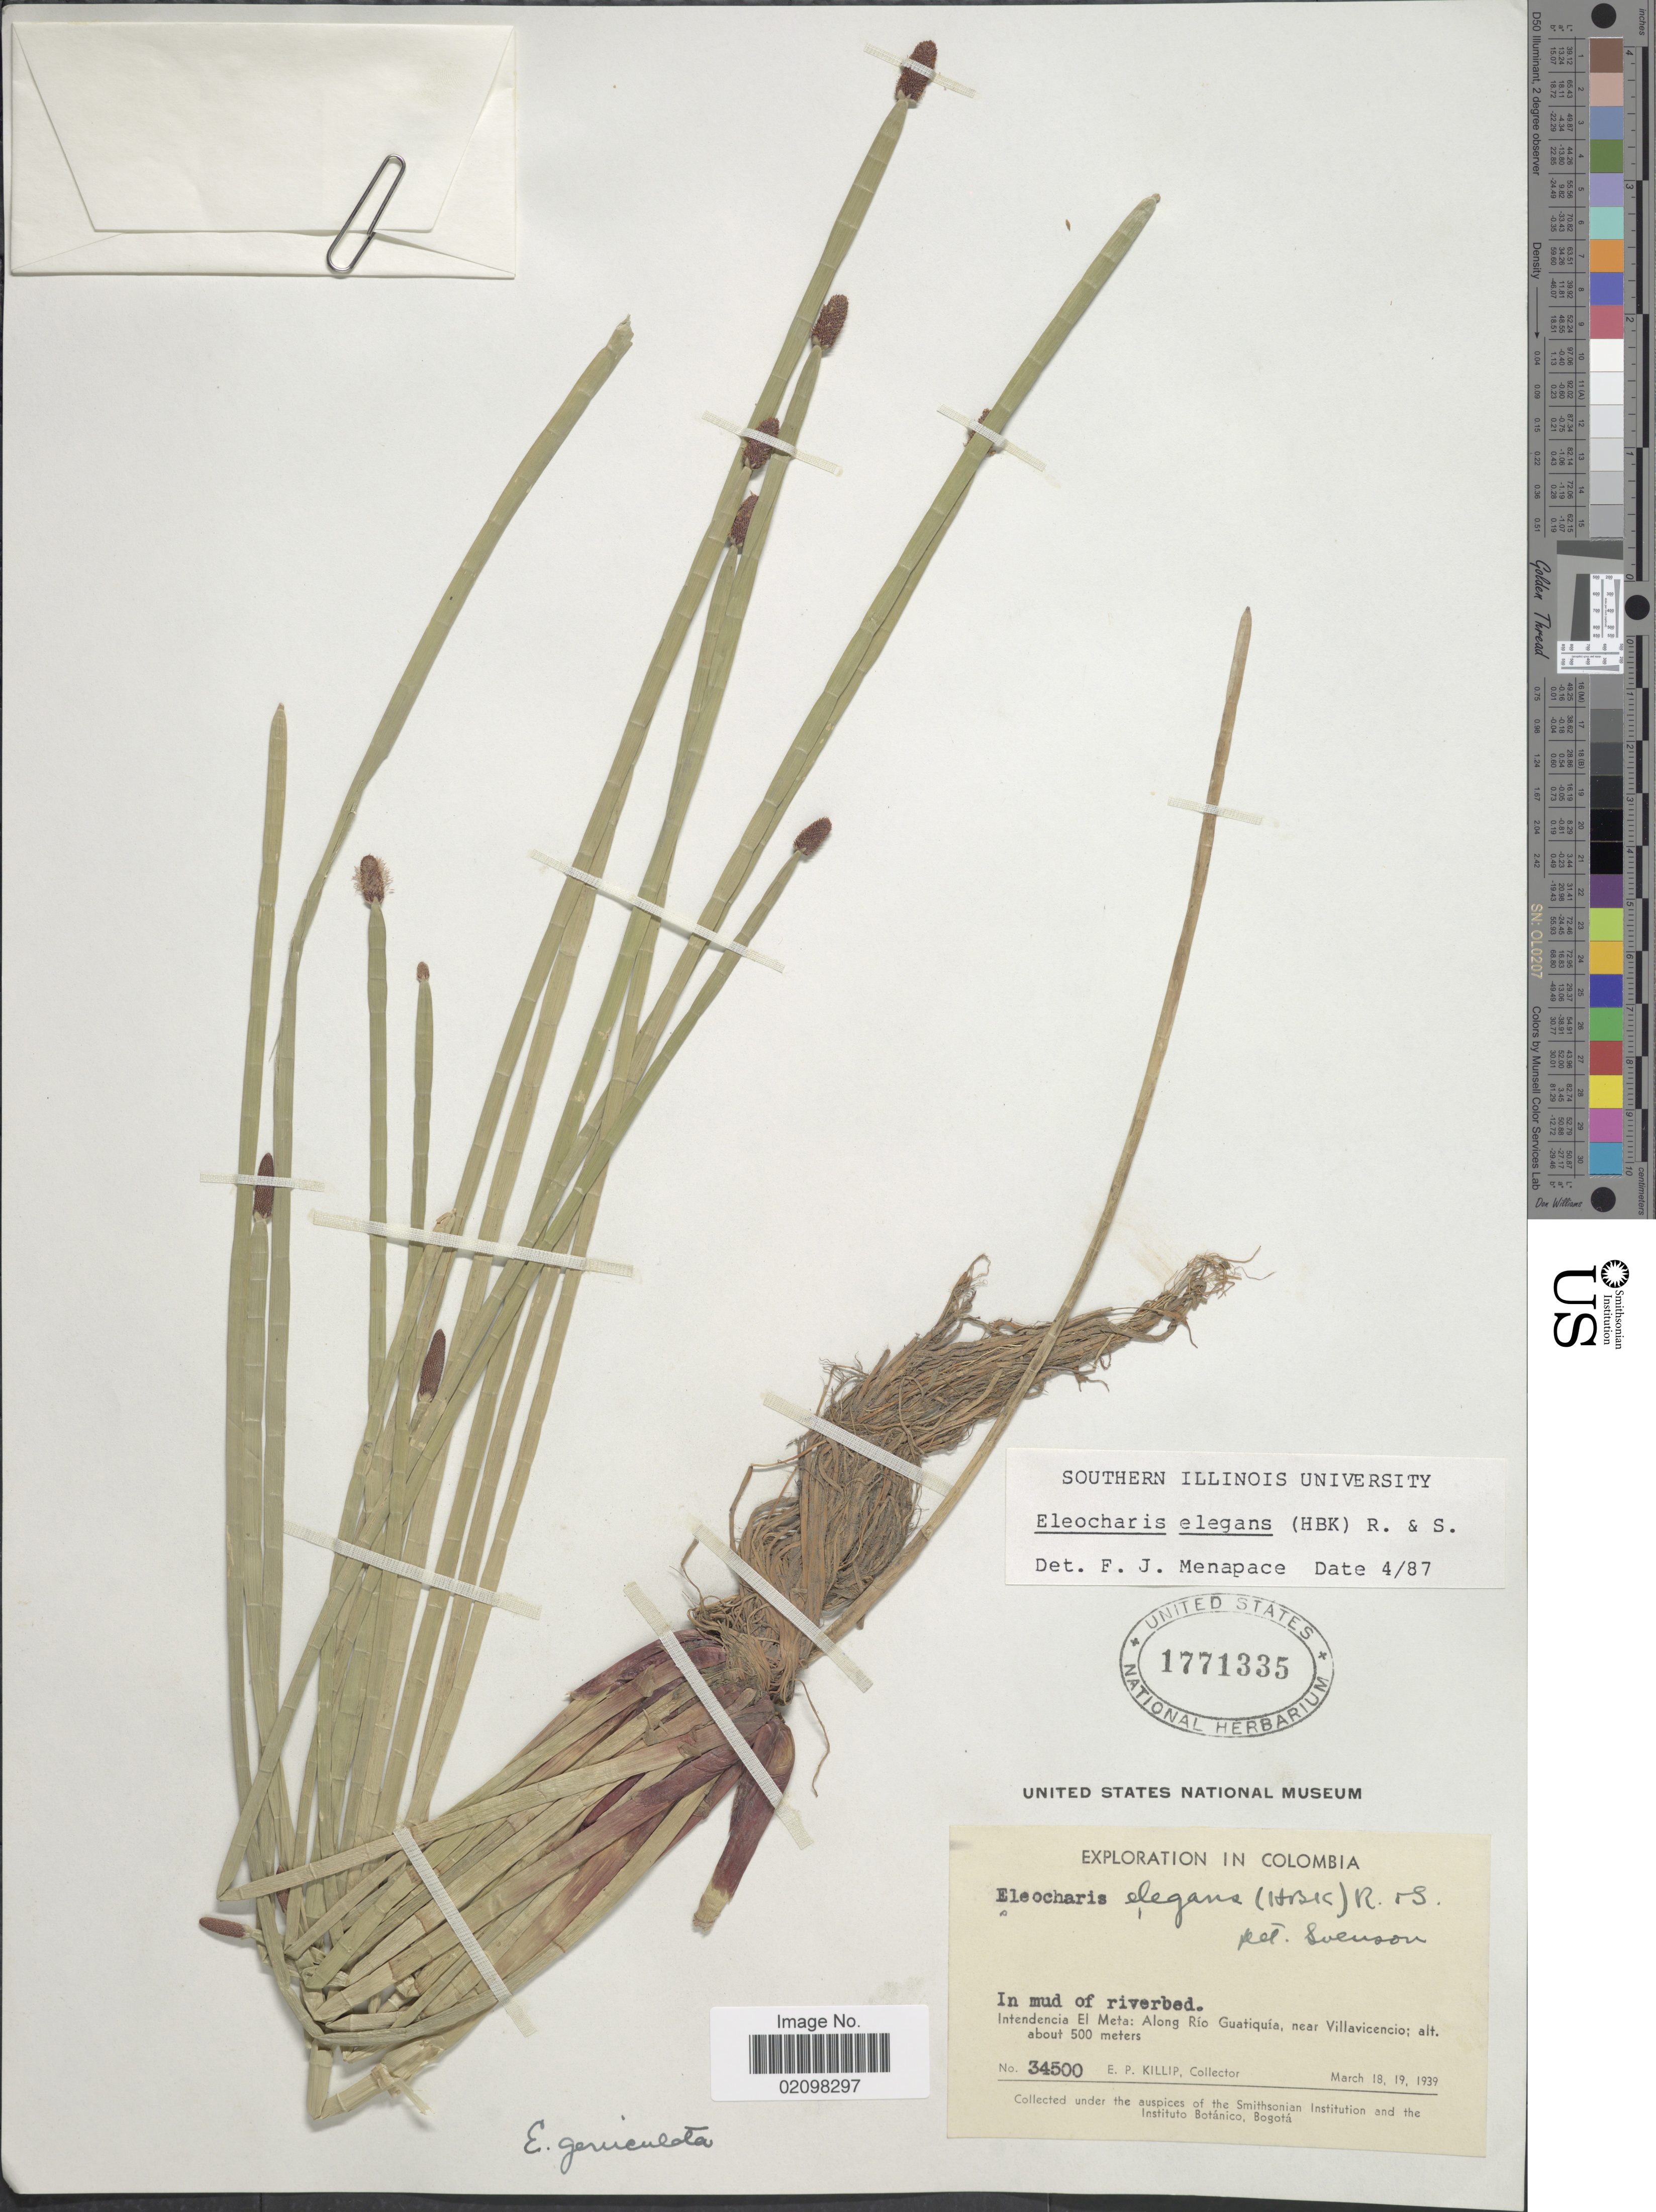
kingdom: Plantae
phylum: Tracheophyta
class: Liliopsida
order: Poales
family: Cyperaceae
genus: Eleocharis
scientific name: Eleocharis elegans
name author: (Kunth) Roem. & Schult.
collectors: E. P. Killip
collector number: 34500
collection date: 1939-03-18/1939-03-19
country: Colombia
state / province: Meta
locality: Intendencia El Meta: Along Río Guatiquía, near Villavicencio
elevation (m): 500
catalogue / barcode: US 1771335